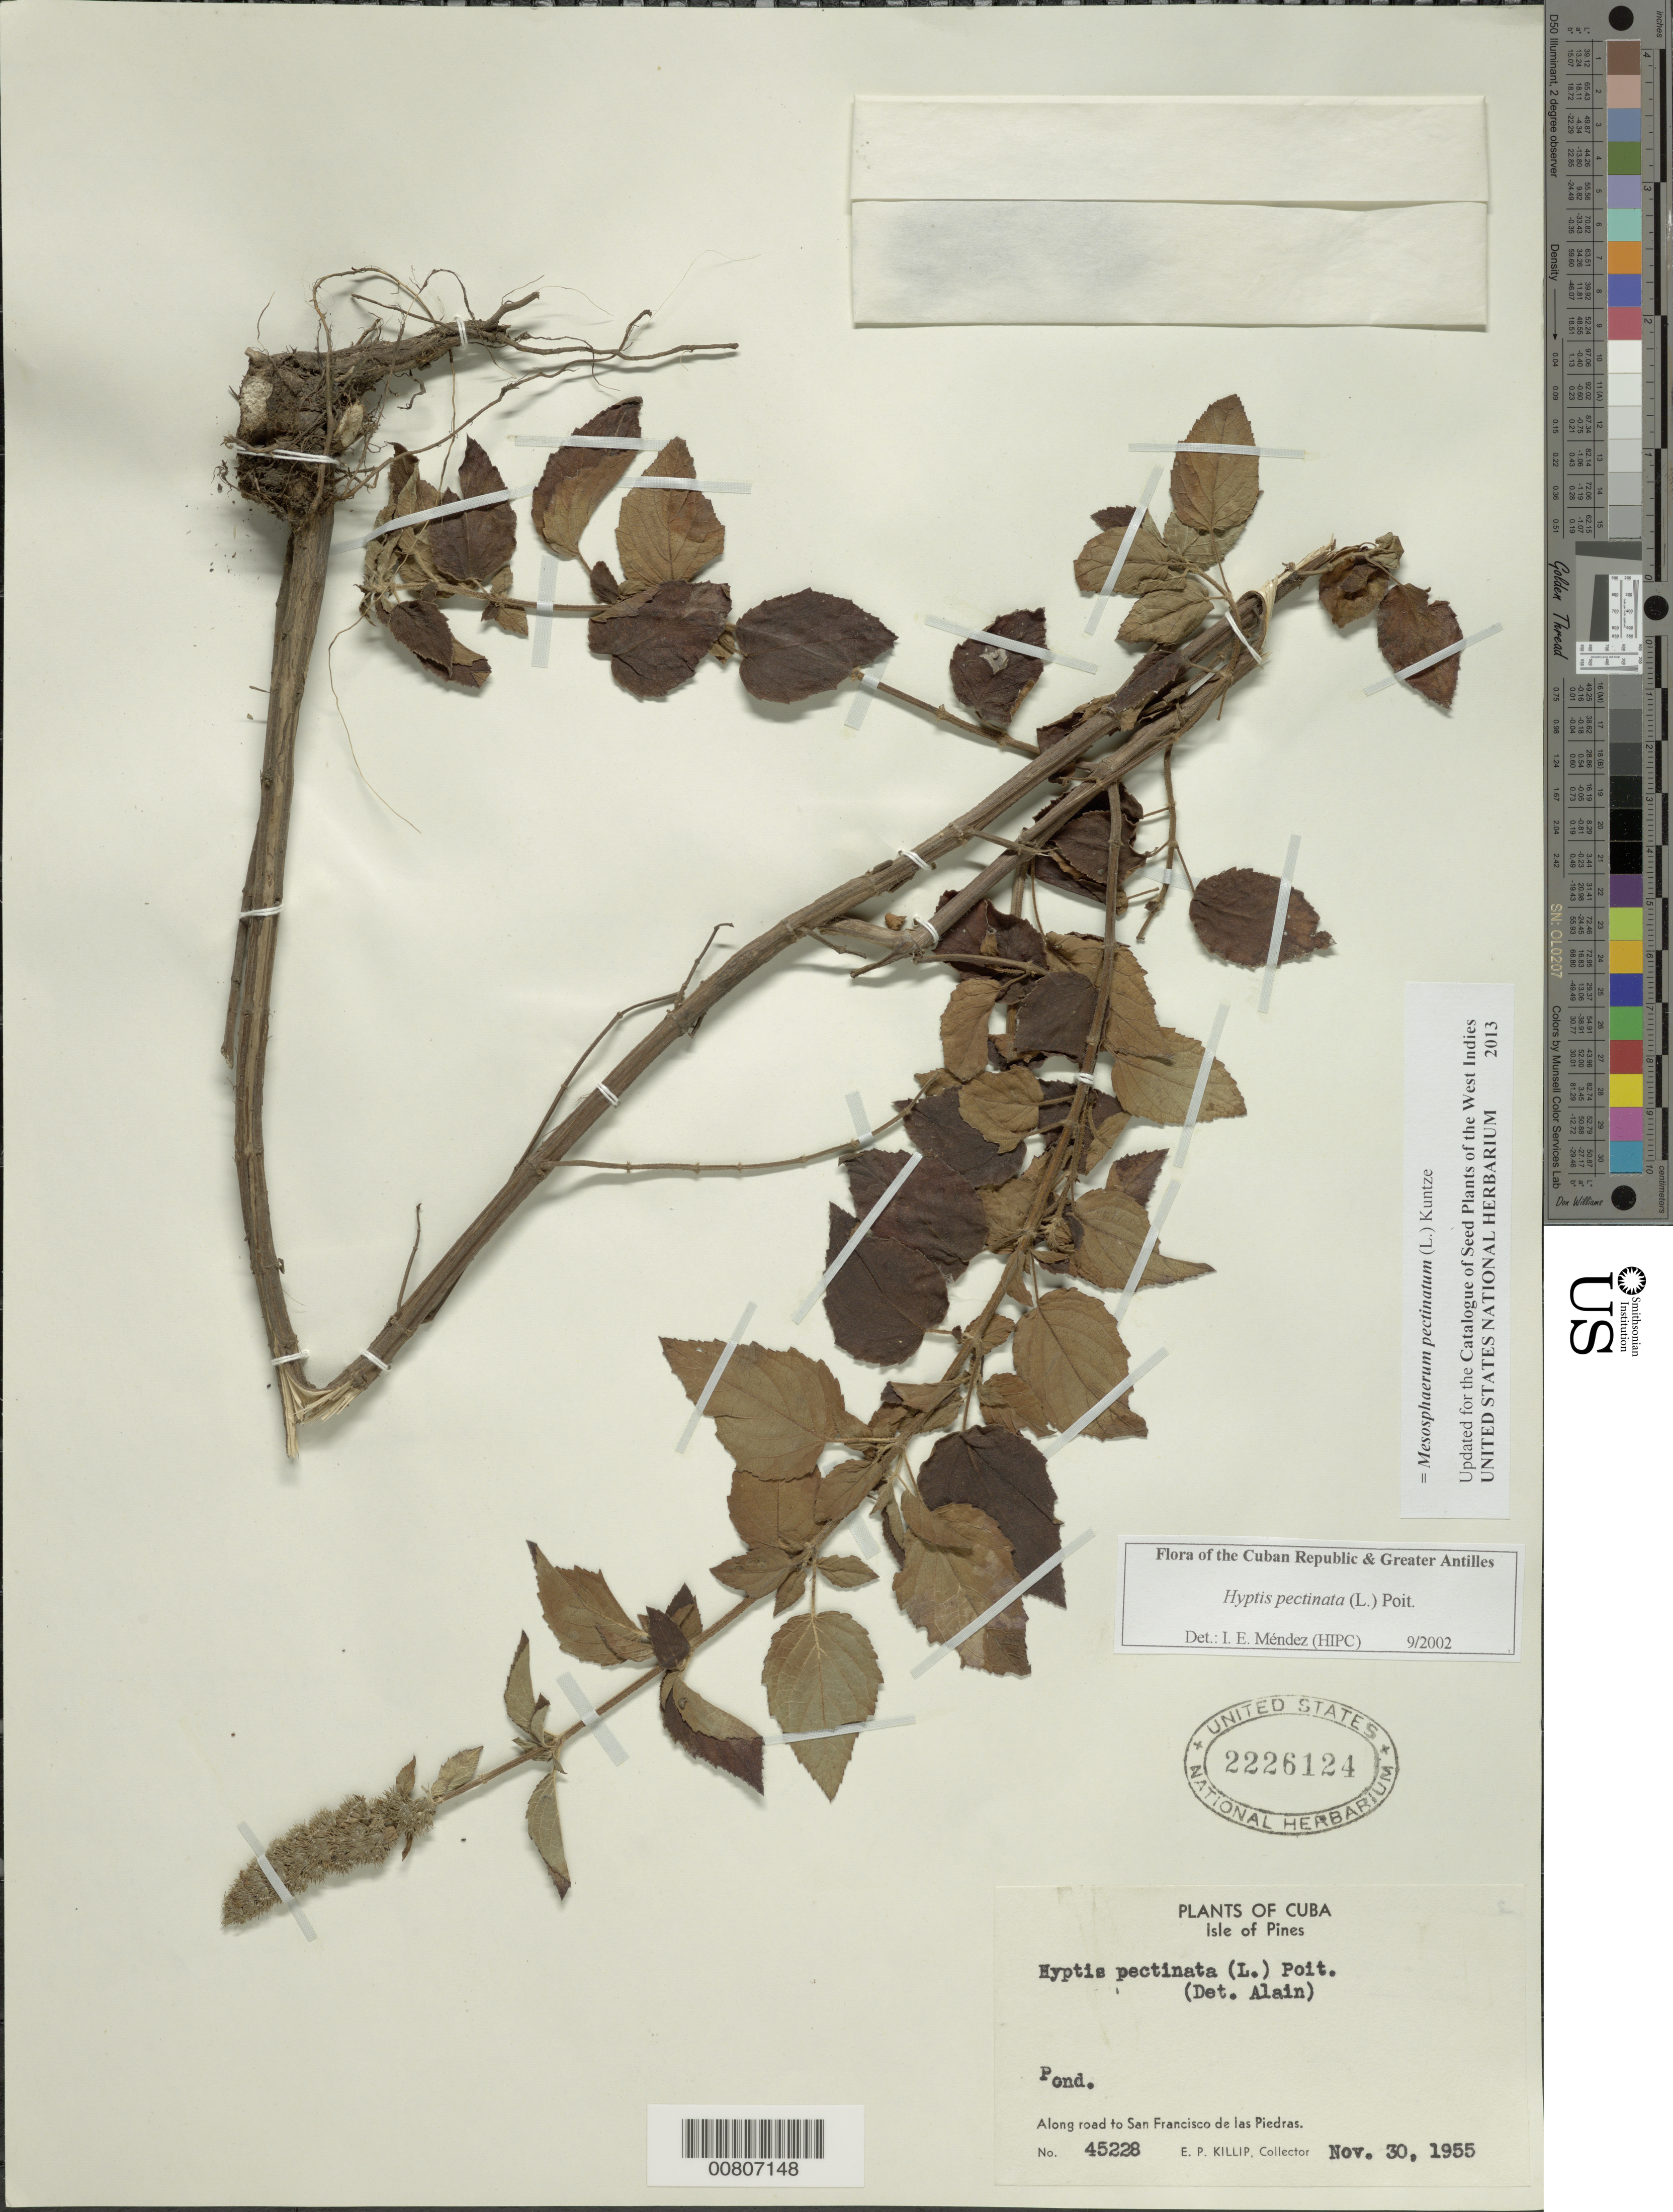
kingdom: Plantae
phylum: Tracheophyta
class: Magnoliopsida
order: Lamiales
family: Lamiaceae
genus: Hyptis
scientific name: Hyptis pectinata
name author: (L.) Poit.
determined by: Méndez, Isidro E., (HIPC)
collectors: E. P. Killip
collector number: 45228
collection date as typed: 30 Nov 1955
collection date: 1955-11-30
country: Cuba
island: Isla de la Juventud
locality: Isle of Pines, San Francisco de las Piedras road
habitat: Pond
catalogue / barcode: US 2226124